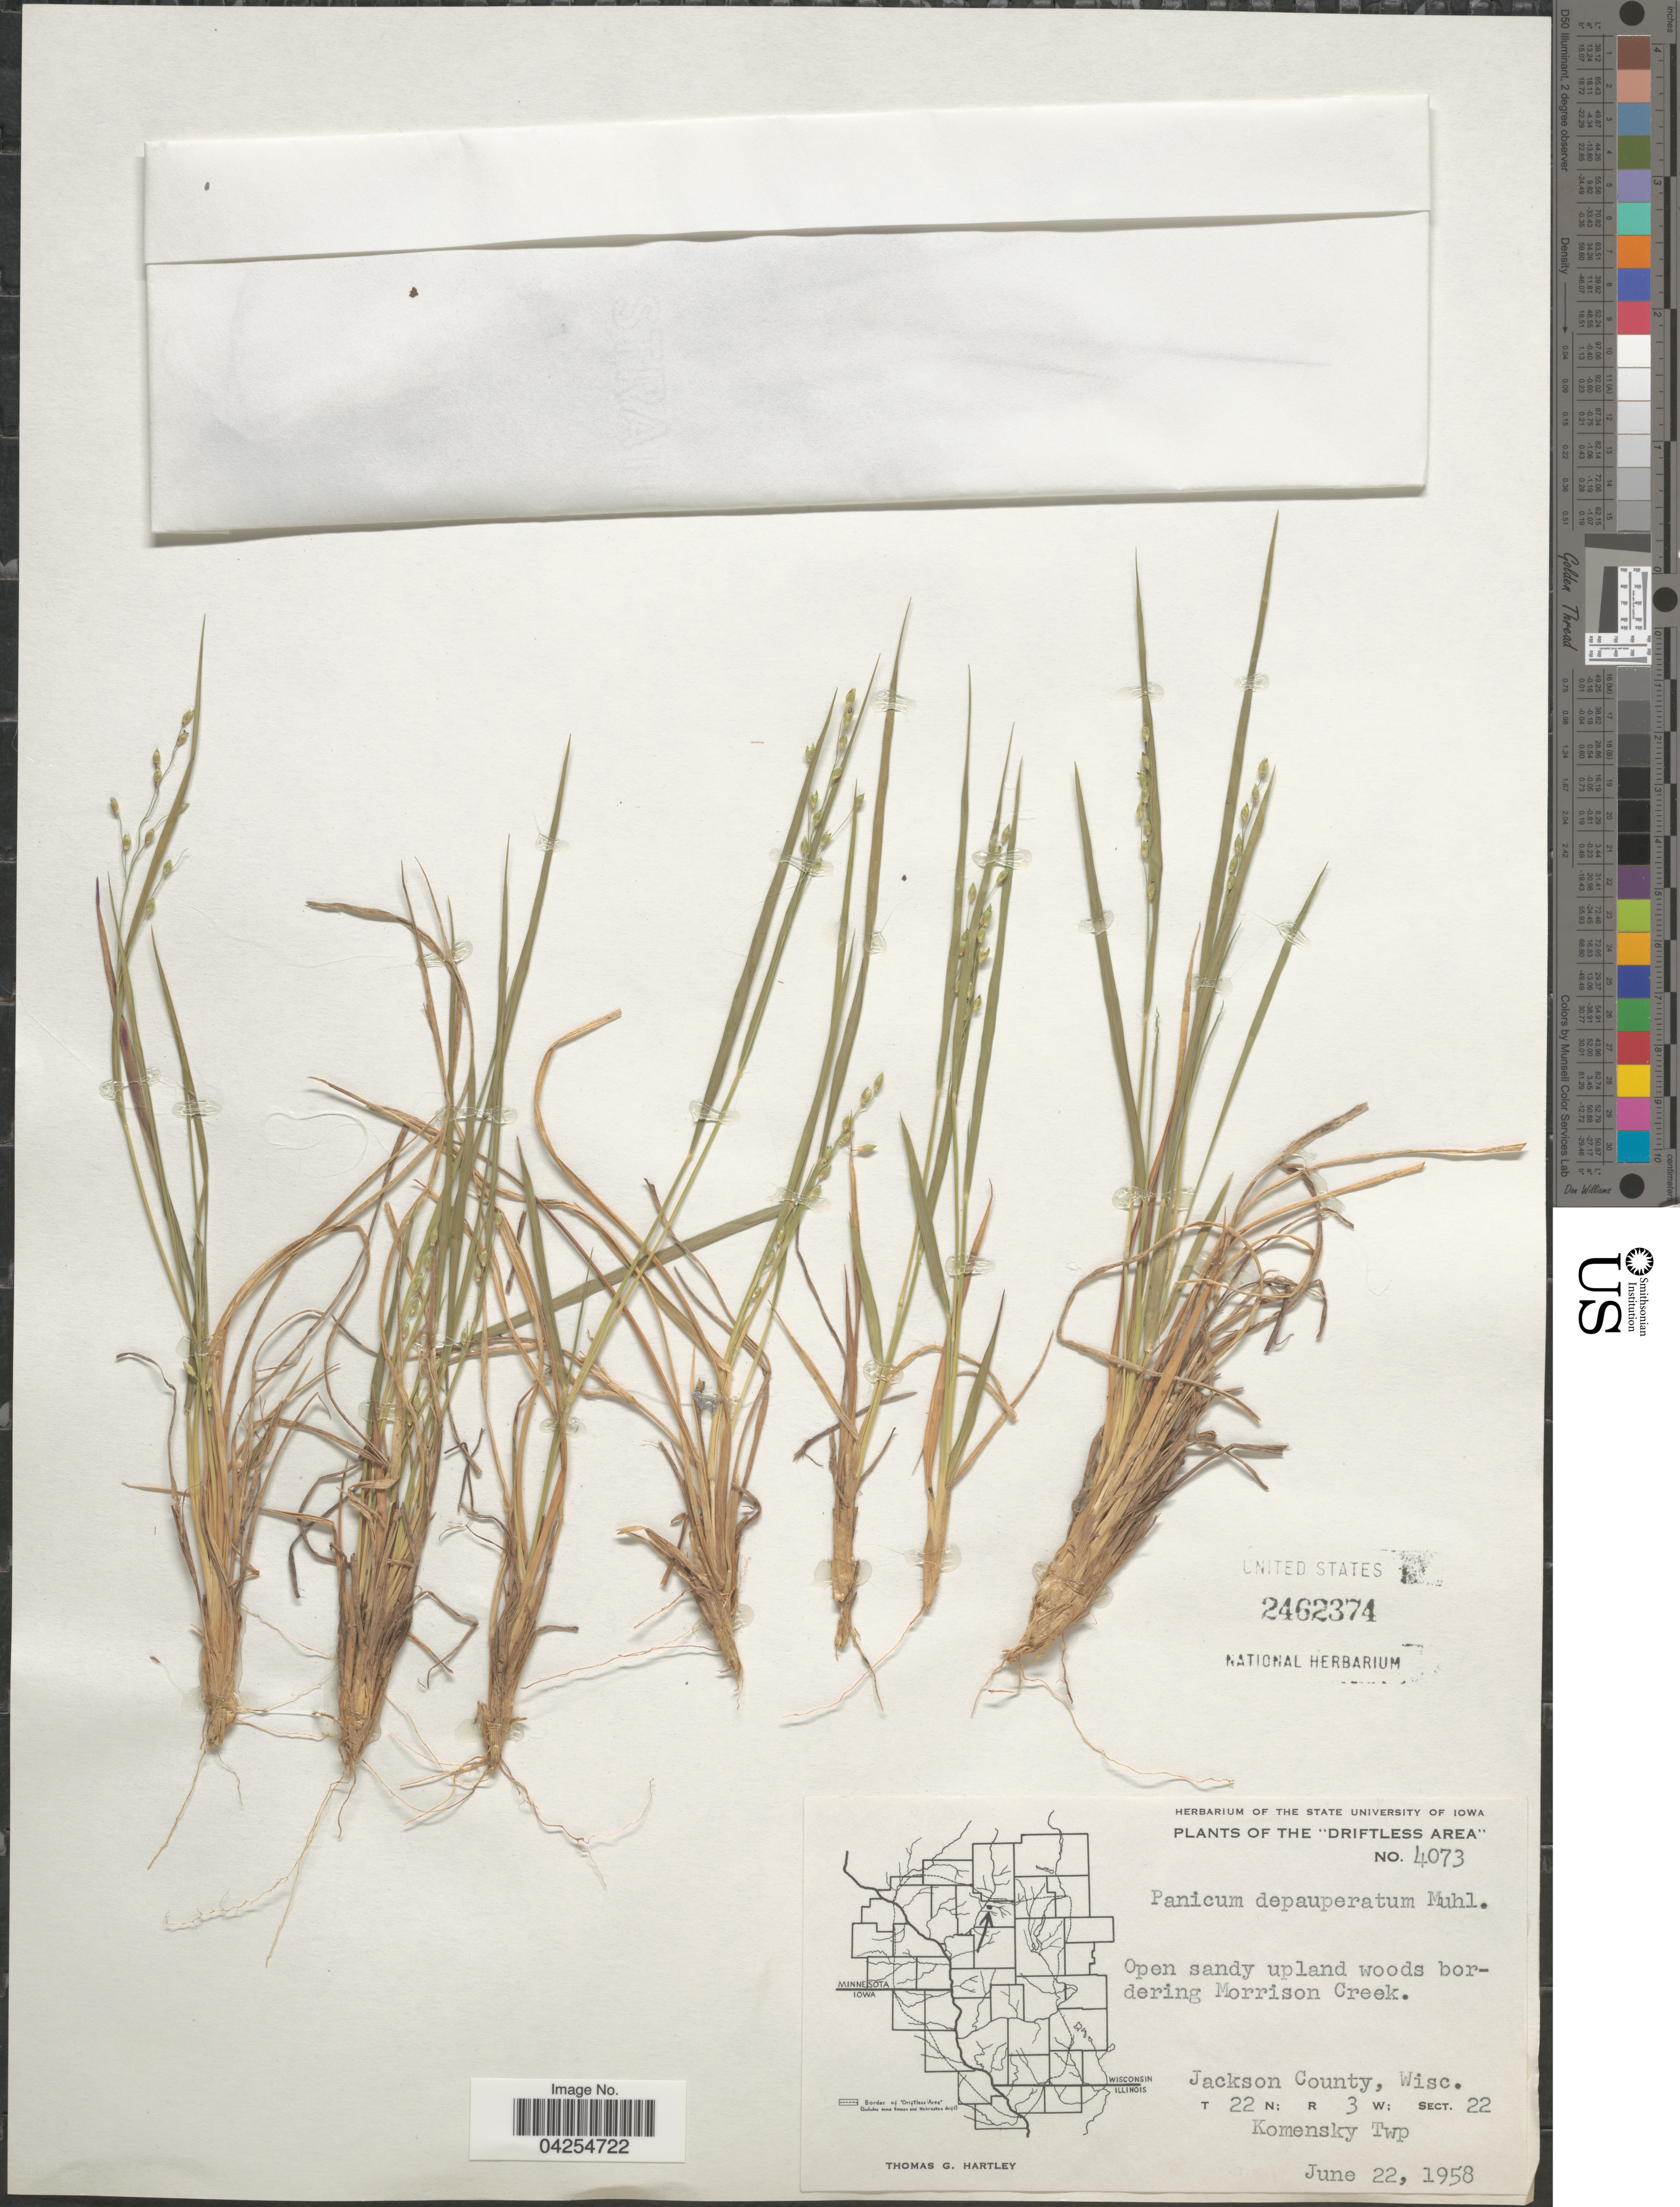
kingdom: Plantae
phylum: Tracheophyta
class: Liliopsida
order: Poales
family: Poaceae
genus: Dichanthelium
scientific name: Dichanthelium depauperatum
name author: (Muhl.) Gould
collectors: T. G. Hartley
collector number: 4073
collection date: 1958-06-22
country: United States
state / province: Wisconsin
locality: Driftless Area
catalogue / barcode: US 2462374